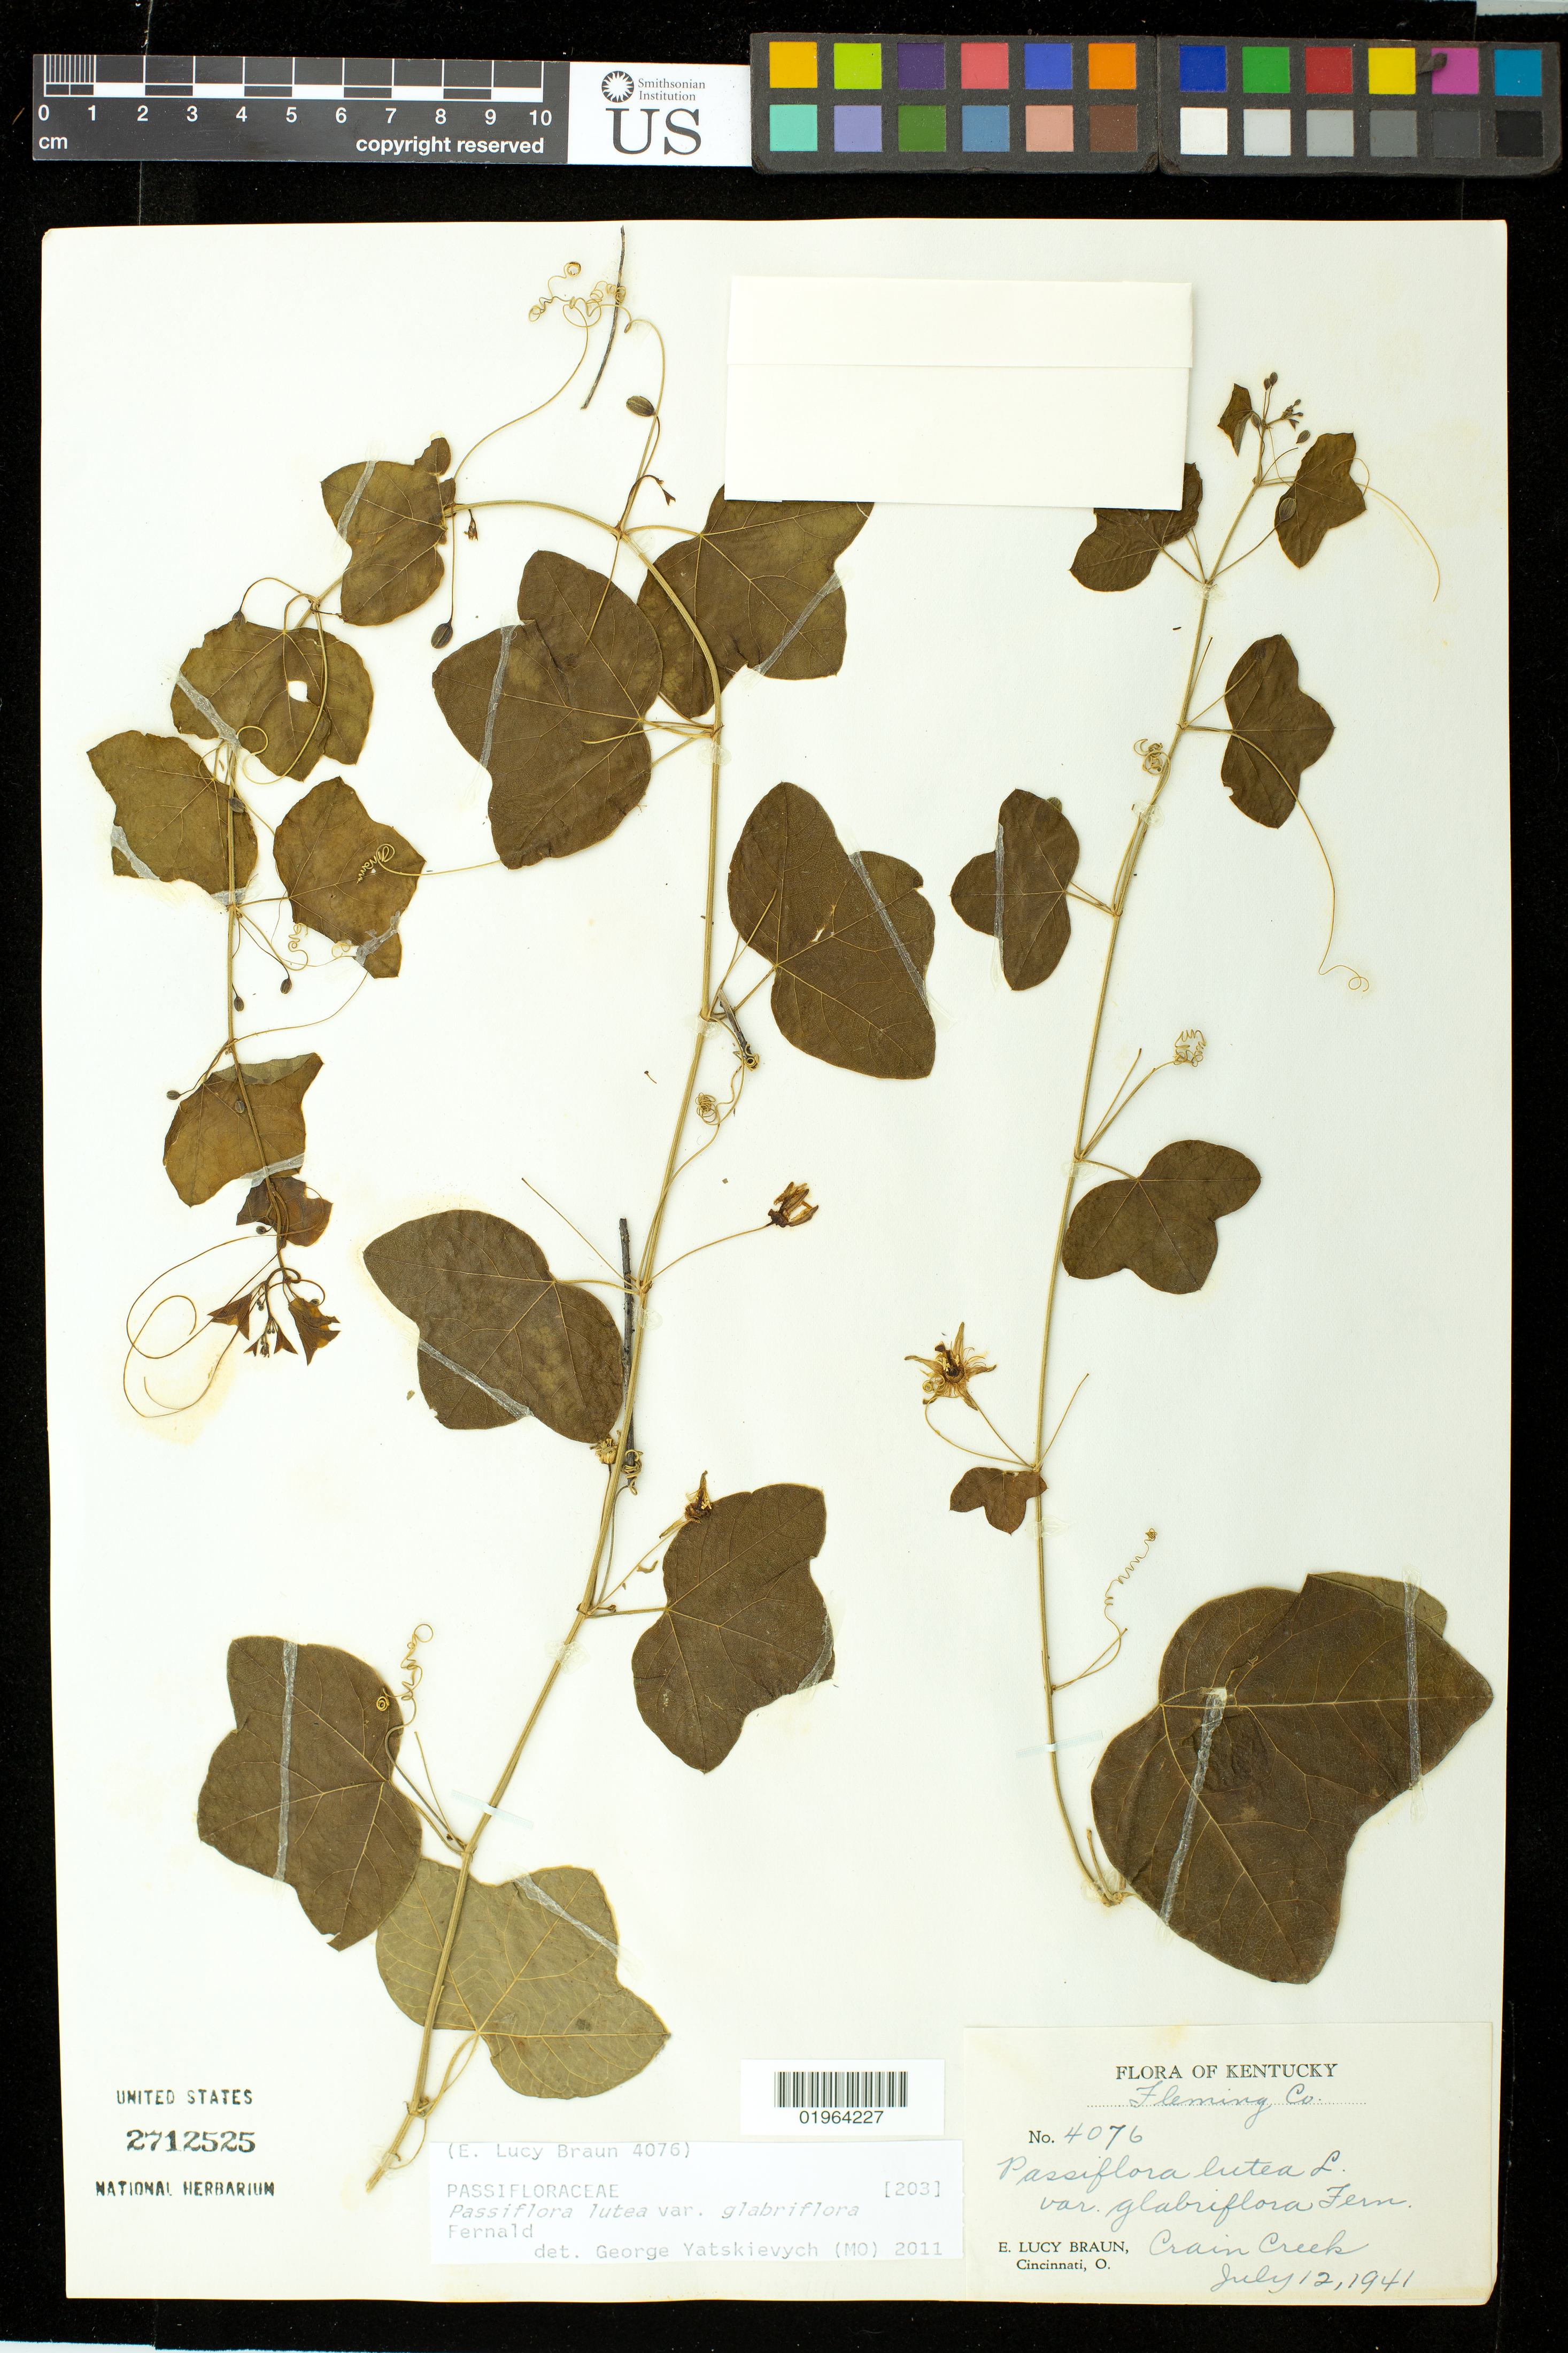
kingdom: Plantae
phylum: Tracheophyta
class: Magnoliopsida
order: Malpighiales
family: Passifloraceae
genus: Passiflora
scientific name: Passiflora lutea var. glabriflora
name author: Fernald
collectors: E. L. Braun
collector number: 4076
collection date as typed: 12 Jul 1941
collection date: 1941-07-12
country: United States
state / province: Kentucky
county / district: Fleming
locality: Crain Creek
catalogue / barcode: US 2712525